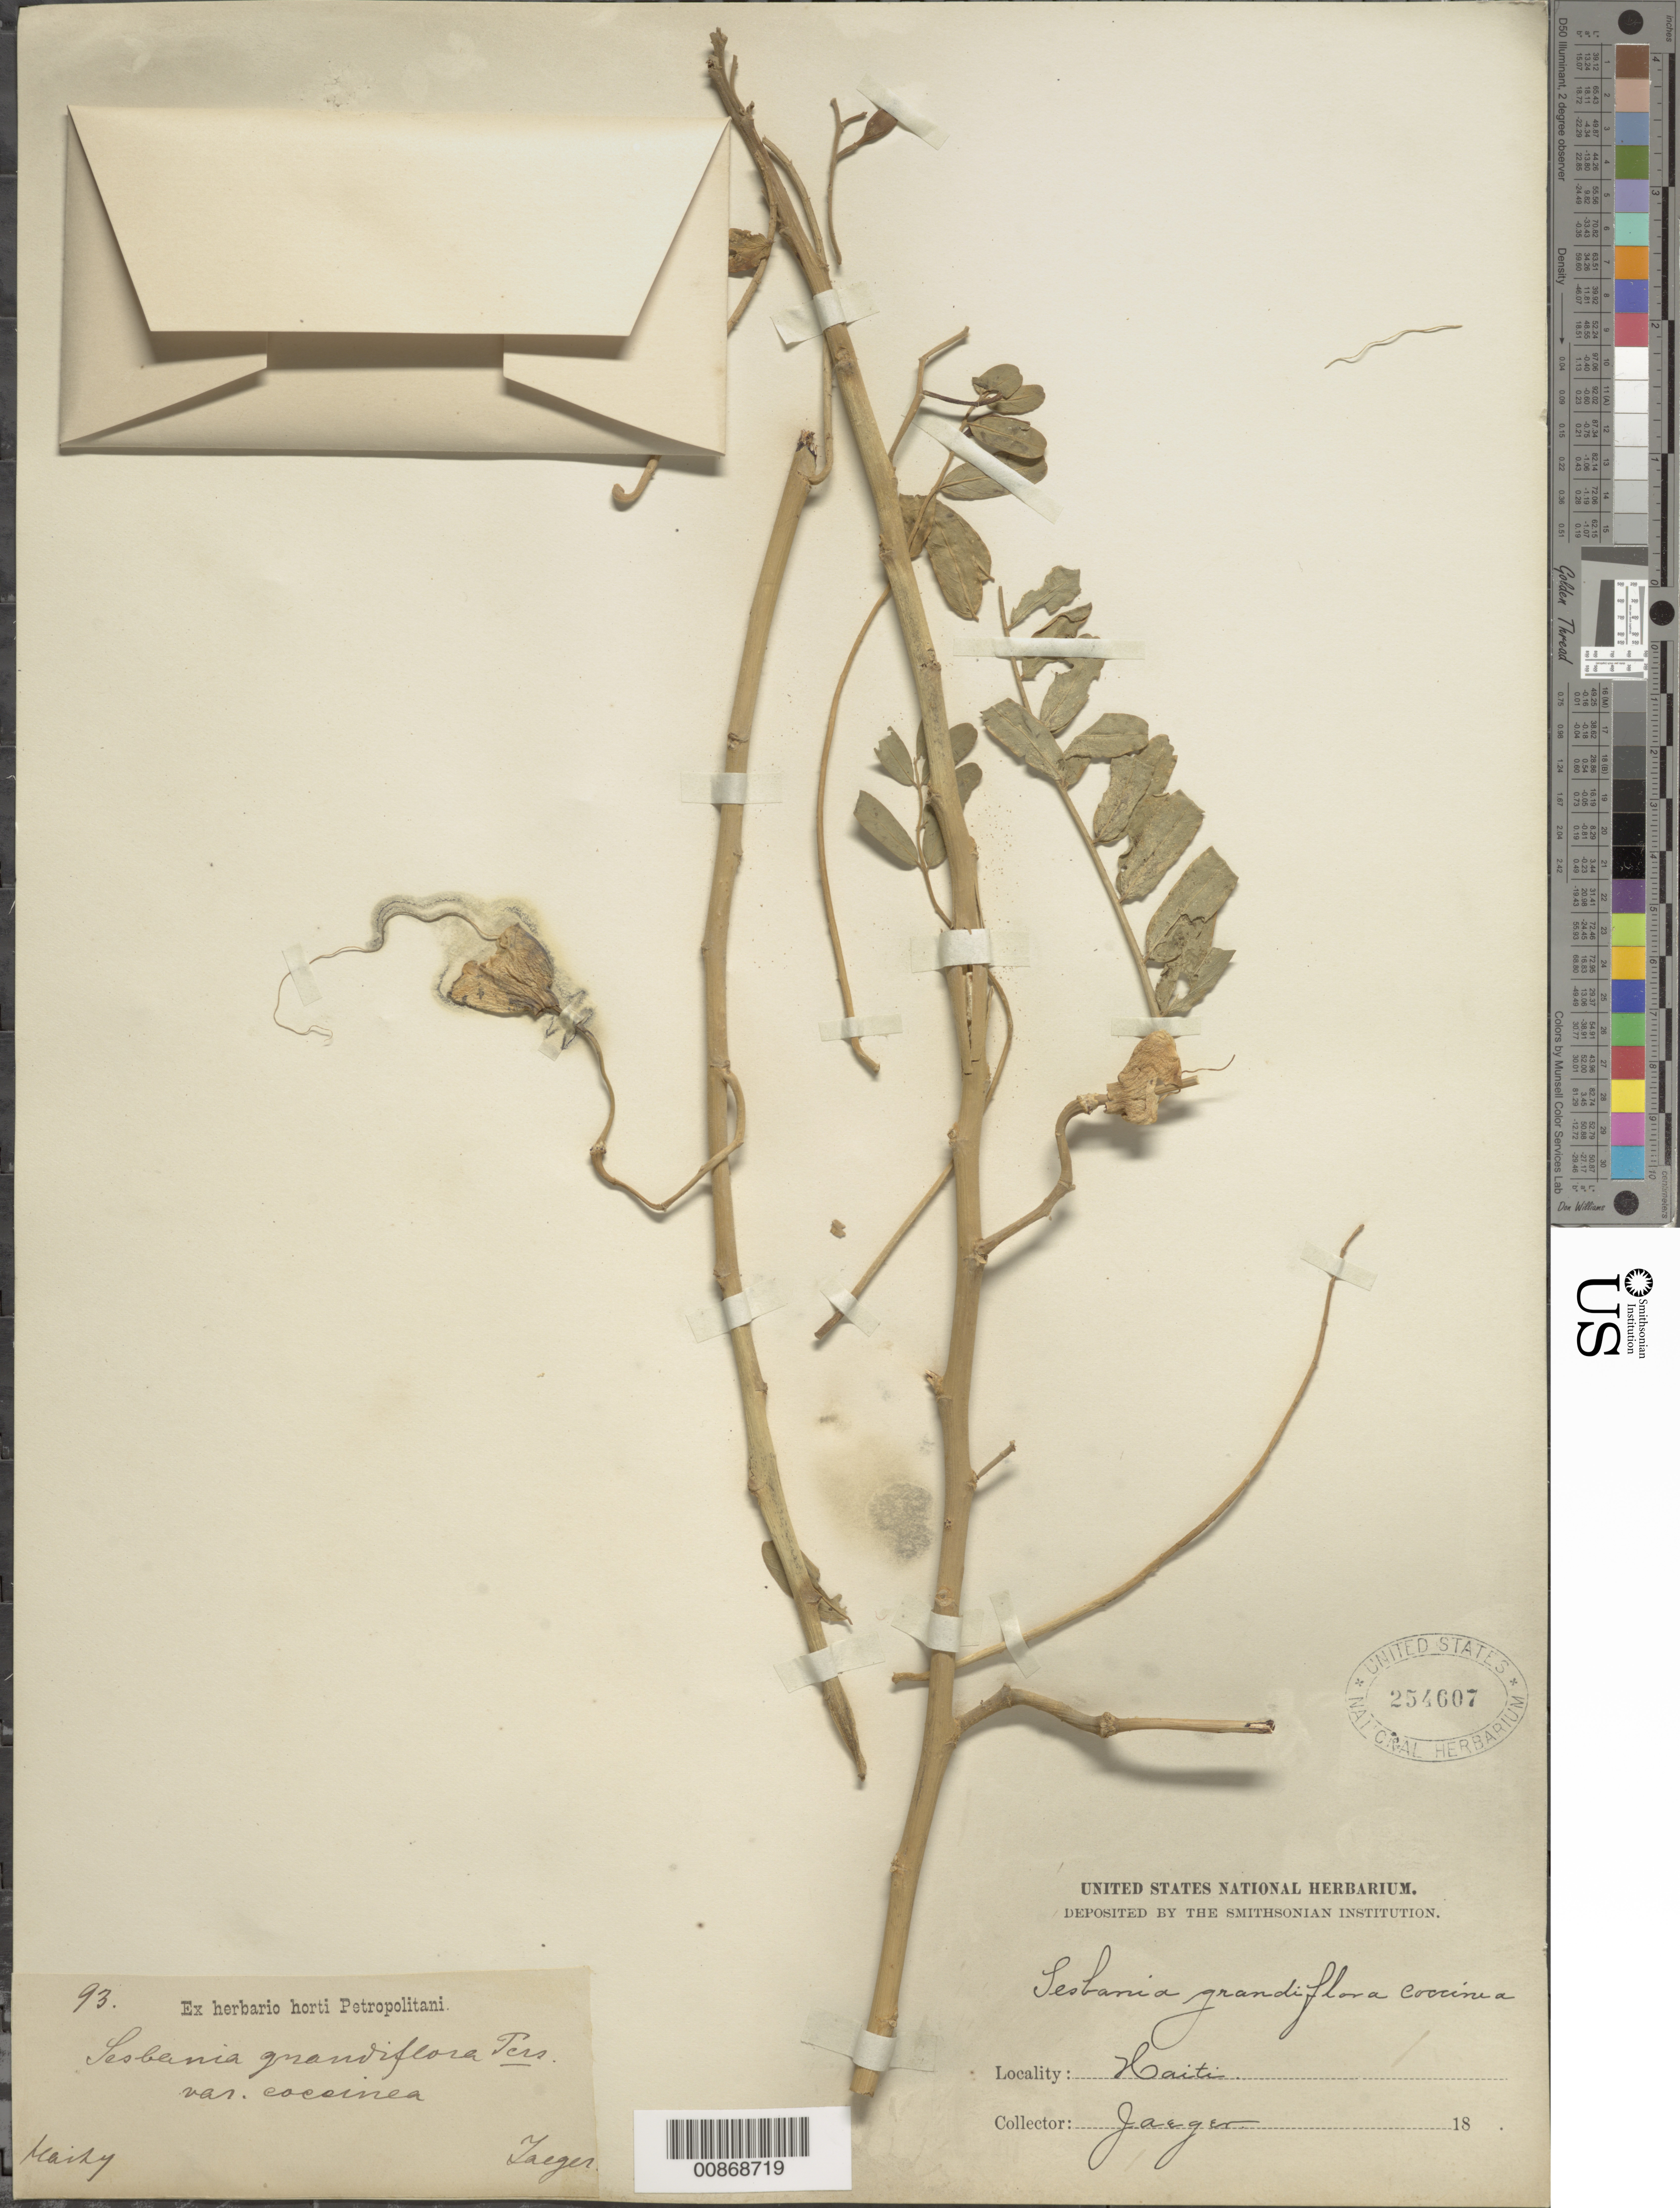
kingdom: Plantae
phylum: Tracheophyta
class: Magnoliopsida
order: Fabales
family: Fabaceae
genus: Sesbania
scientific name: Sesbania grandiflora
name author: (L.) Poir.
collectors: -. Jaeger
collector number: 93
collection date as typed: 18--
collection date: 1800/1899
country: Haiti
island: Hispaniola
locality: Haiti.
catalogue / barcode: US 254607